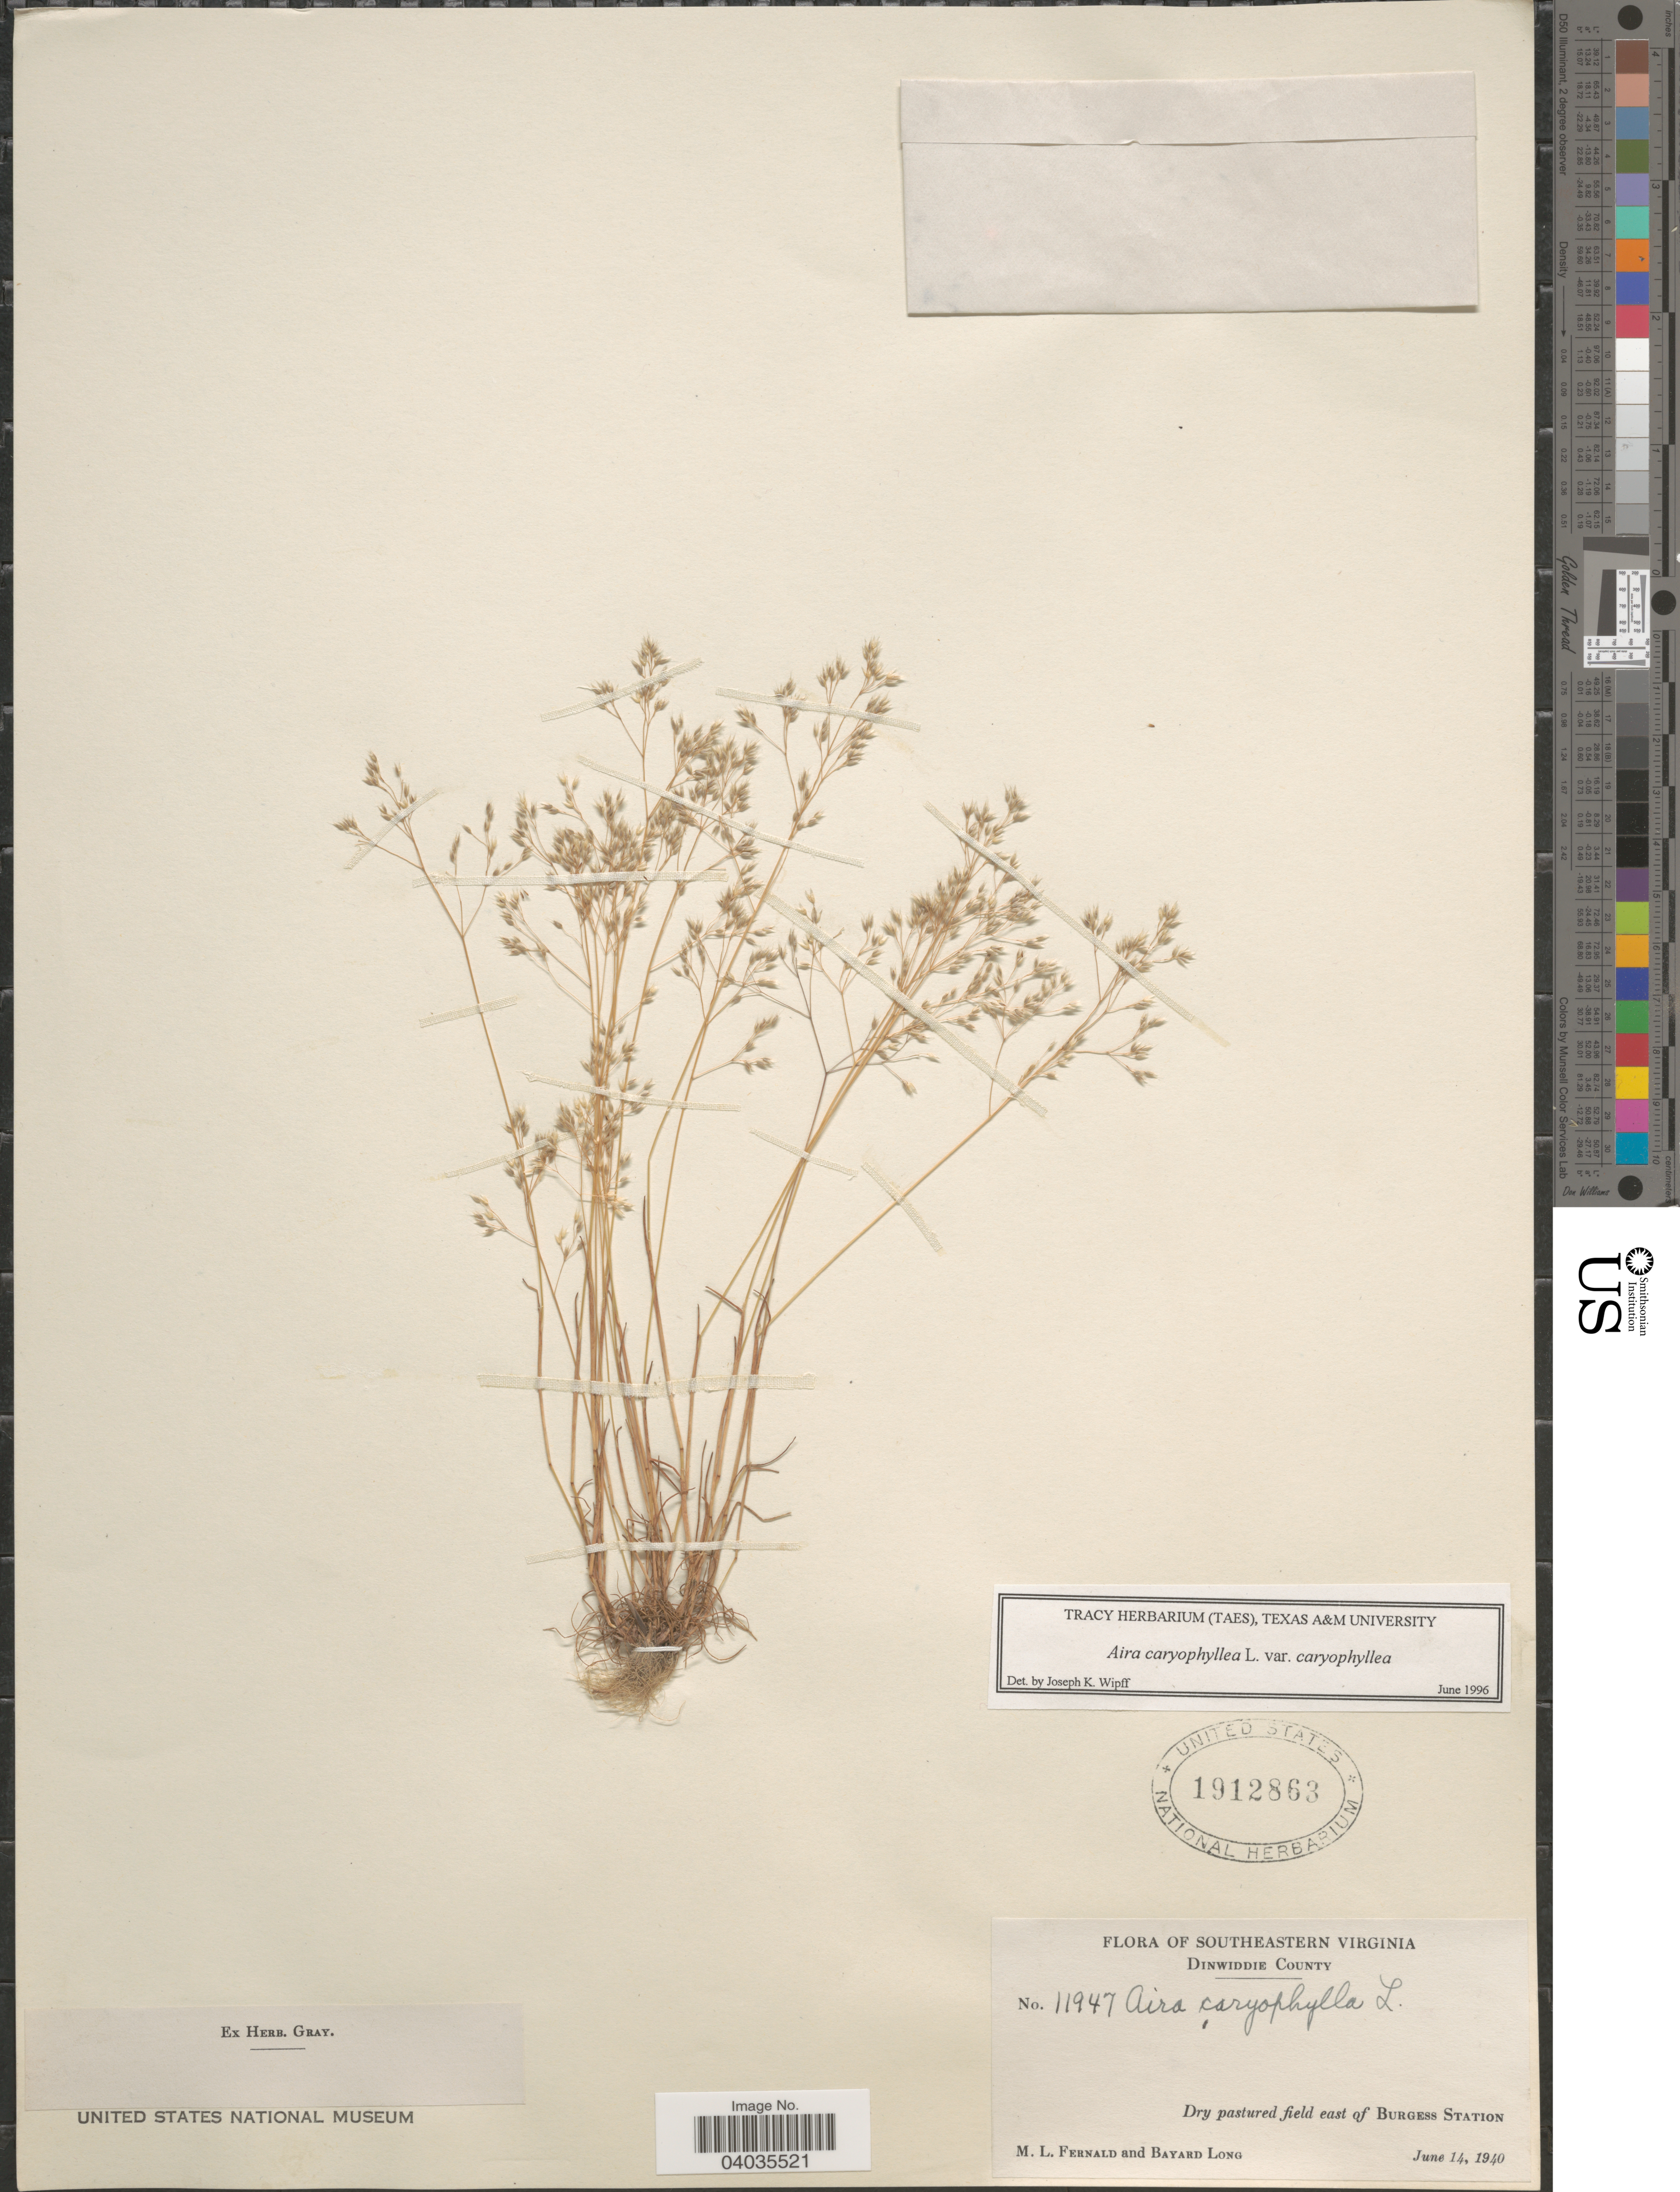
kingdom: Plantae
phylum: Tracheophyta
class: Liliopsida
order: Poales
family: Poaceae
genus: Aira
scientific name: Aira caryophyllea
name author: L.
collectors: M. L. Fernald & B. Long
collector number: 11947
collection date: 1940-06-14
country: United States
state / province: Virginia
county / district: Dinwiddie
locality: Southeastern Virginia. Dinwiddie County. Field east of Burgess Station.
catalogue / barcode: US 1912863